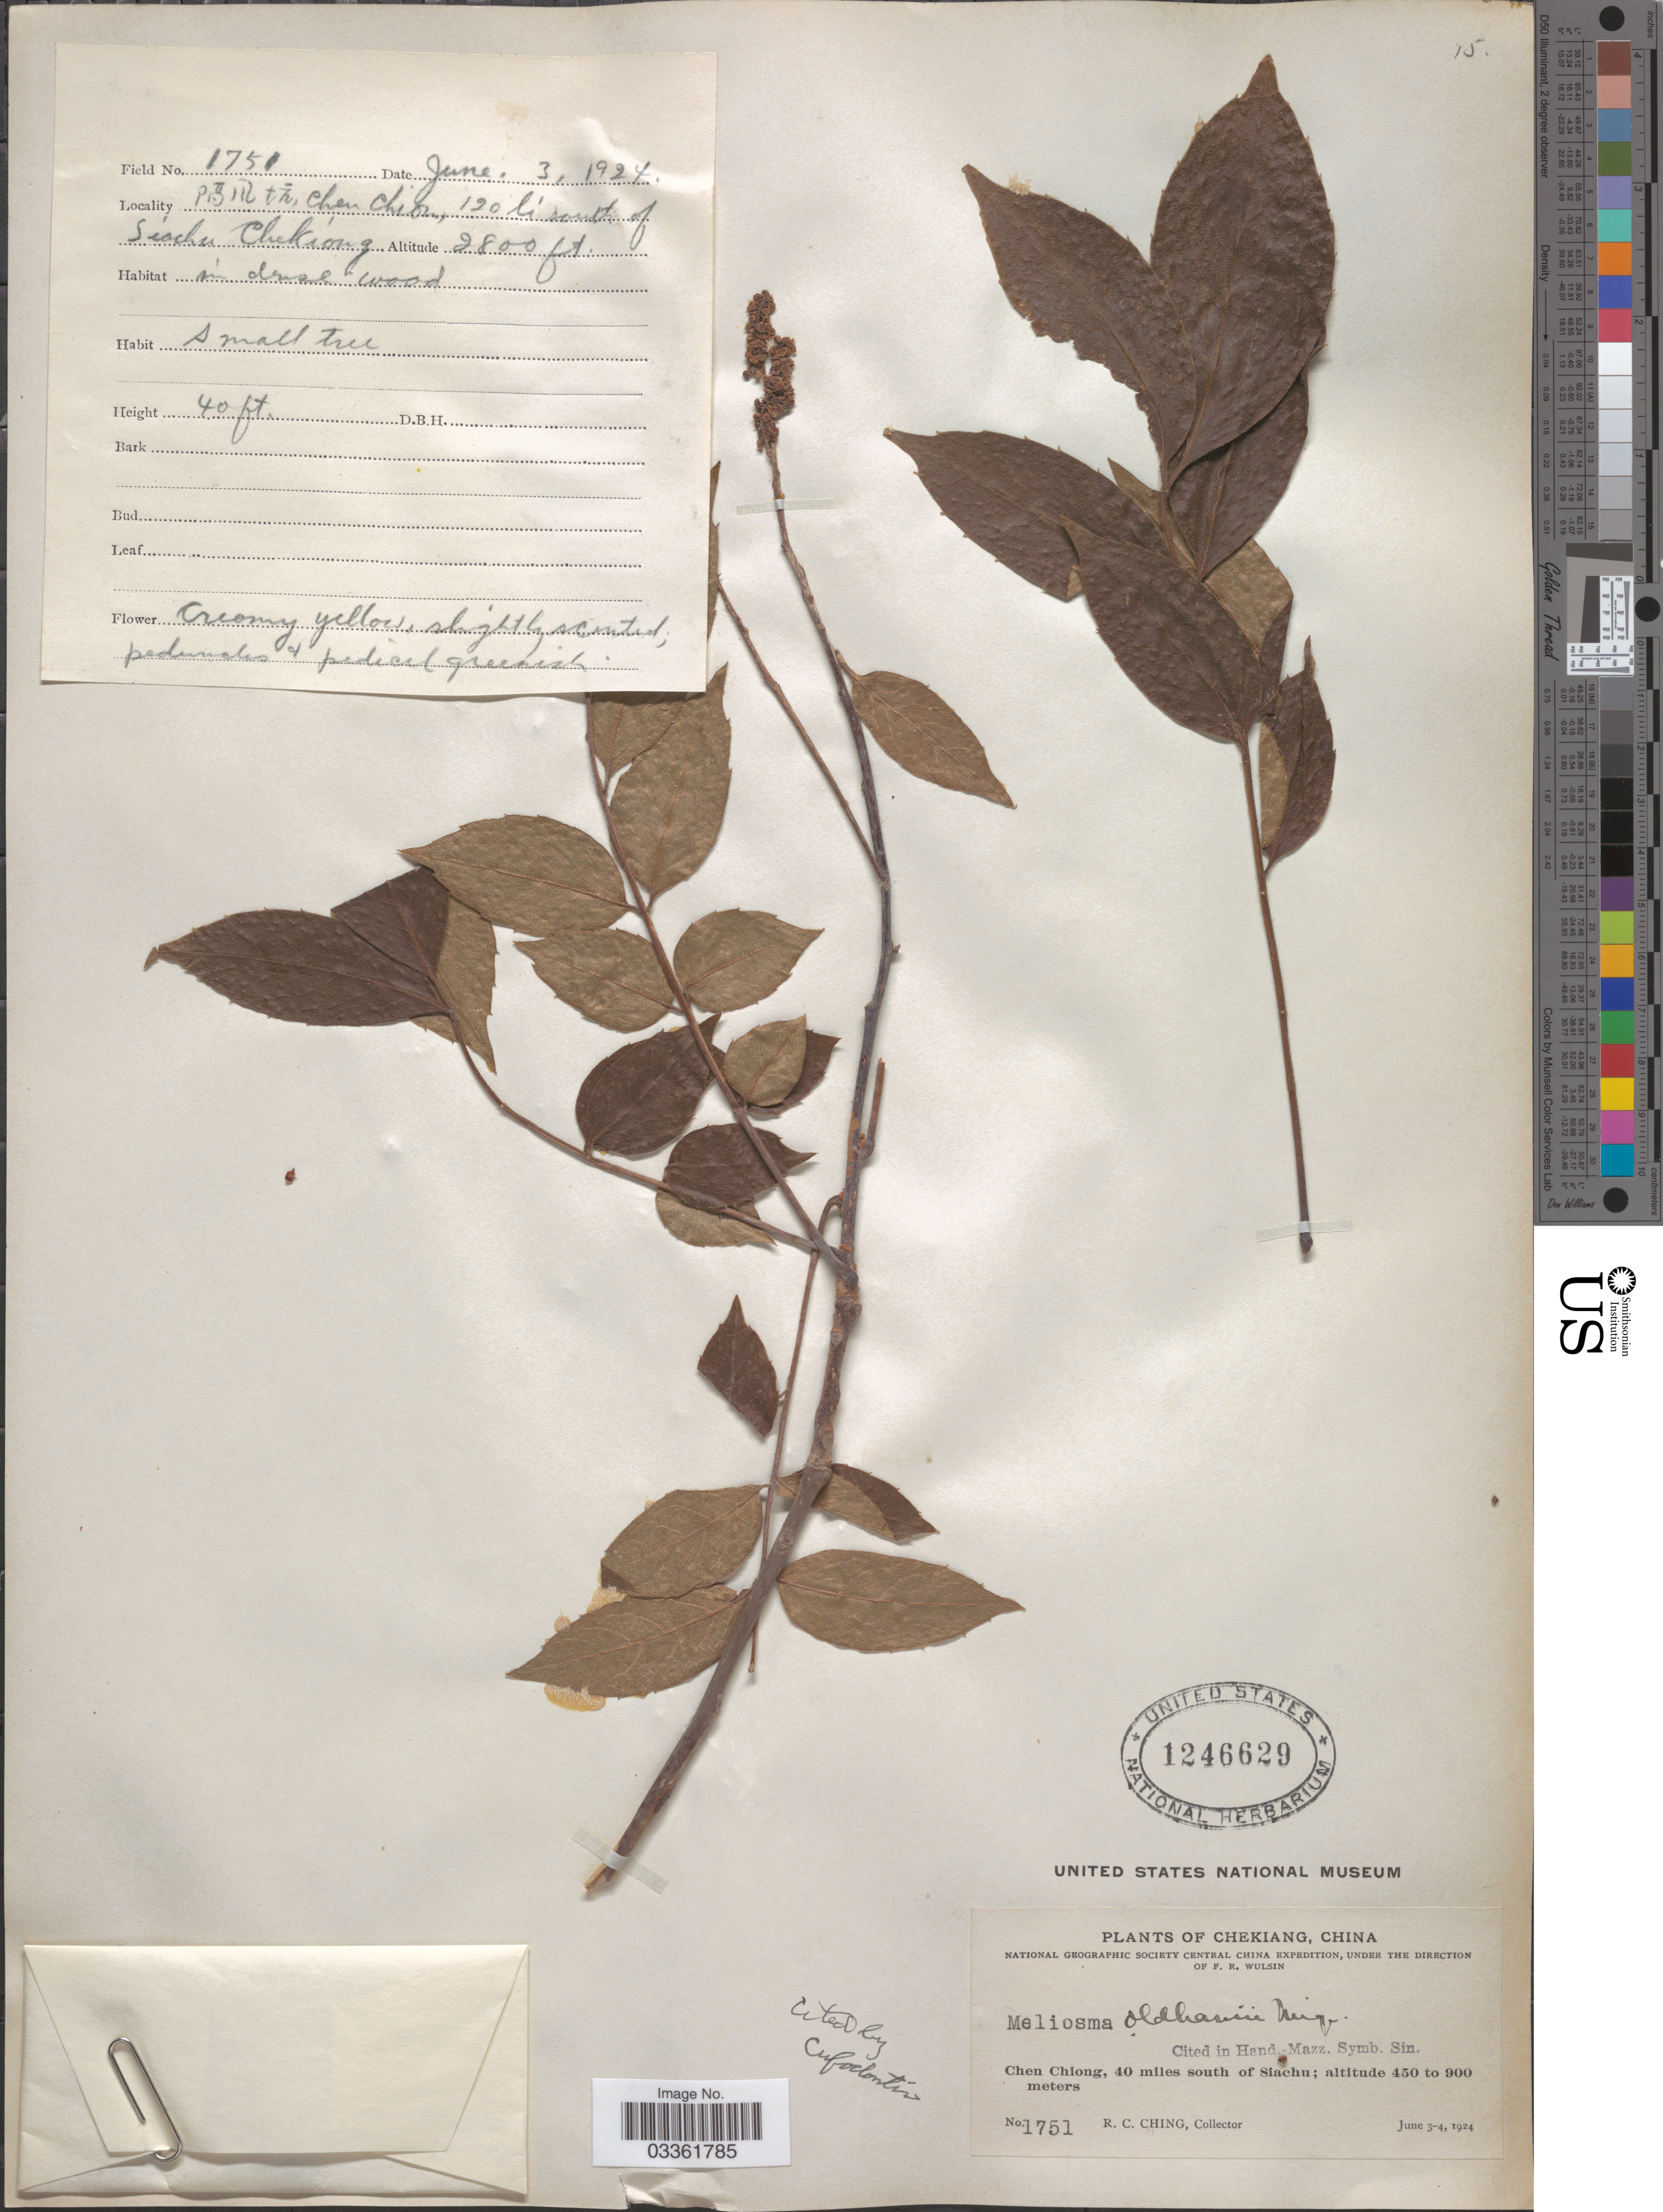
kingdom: Plantae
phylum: Tracheophyta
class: Magnoliopsida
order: Proteales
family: Sabiaceae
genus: Meliosma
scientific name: Meliosma rhoifolia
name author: Maxim.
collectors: R. C. Ching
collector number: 1751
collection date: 1924-06-03/1924-06-04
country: China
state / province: Zhejiang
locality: Chekiang, Chen Chiong, 40 miles south of Siachu, 120 li south of Siachu.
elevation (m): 853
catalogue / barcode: US 1246629